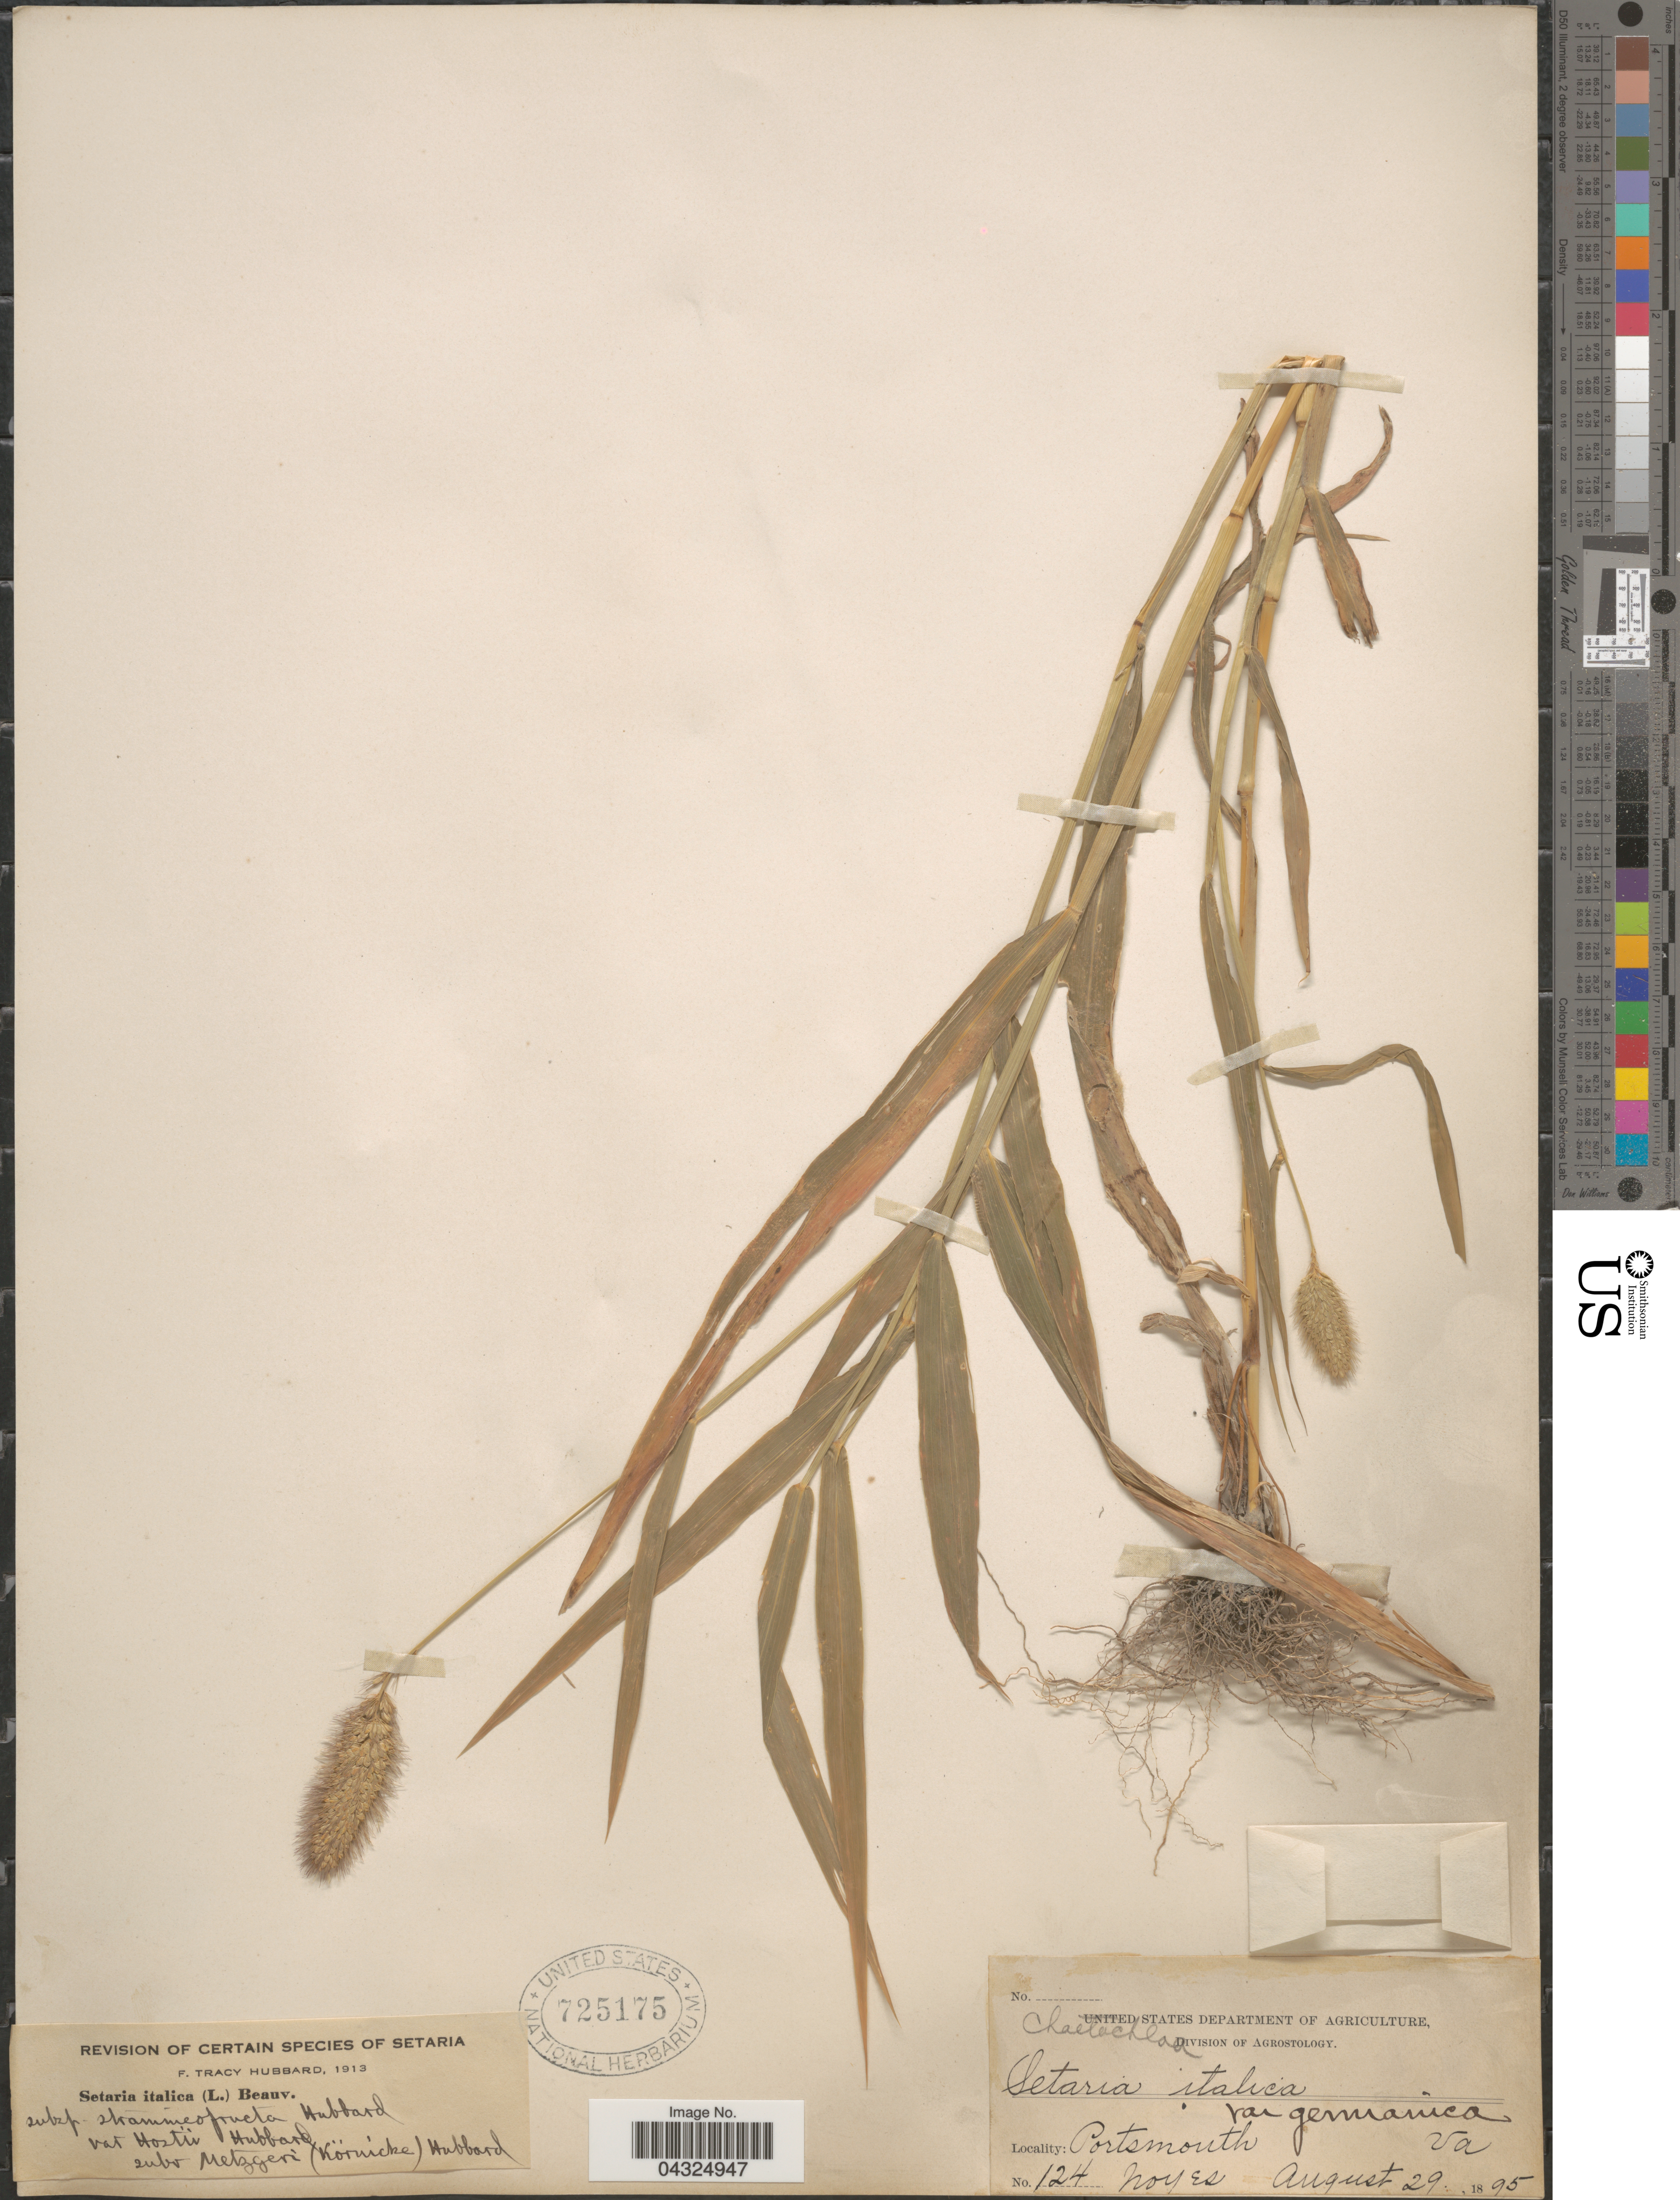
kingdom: Plantae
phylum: Tracheophyta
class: Liliopsida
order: Poales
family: Poaceae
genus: Setaria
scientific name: Setaria italica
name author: (L.) P. Beauv.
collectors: Noyes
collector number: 124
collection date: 1895-08-29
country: United States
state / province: Virginia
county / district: City of Portsmouth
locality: Portsmouth.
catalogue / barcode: US 725175